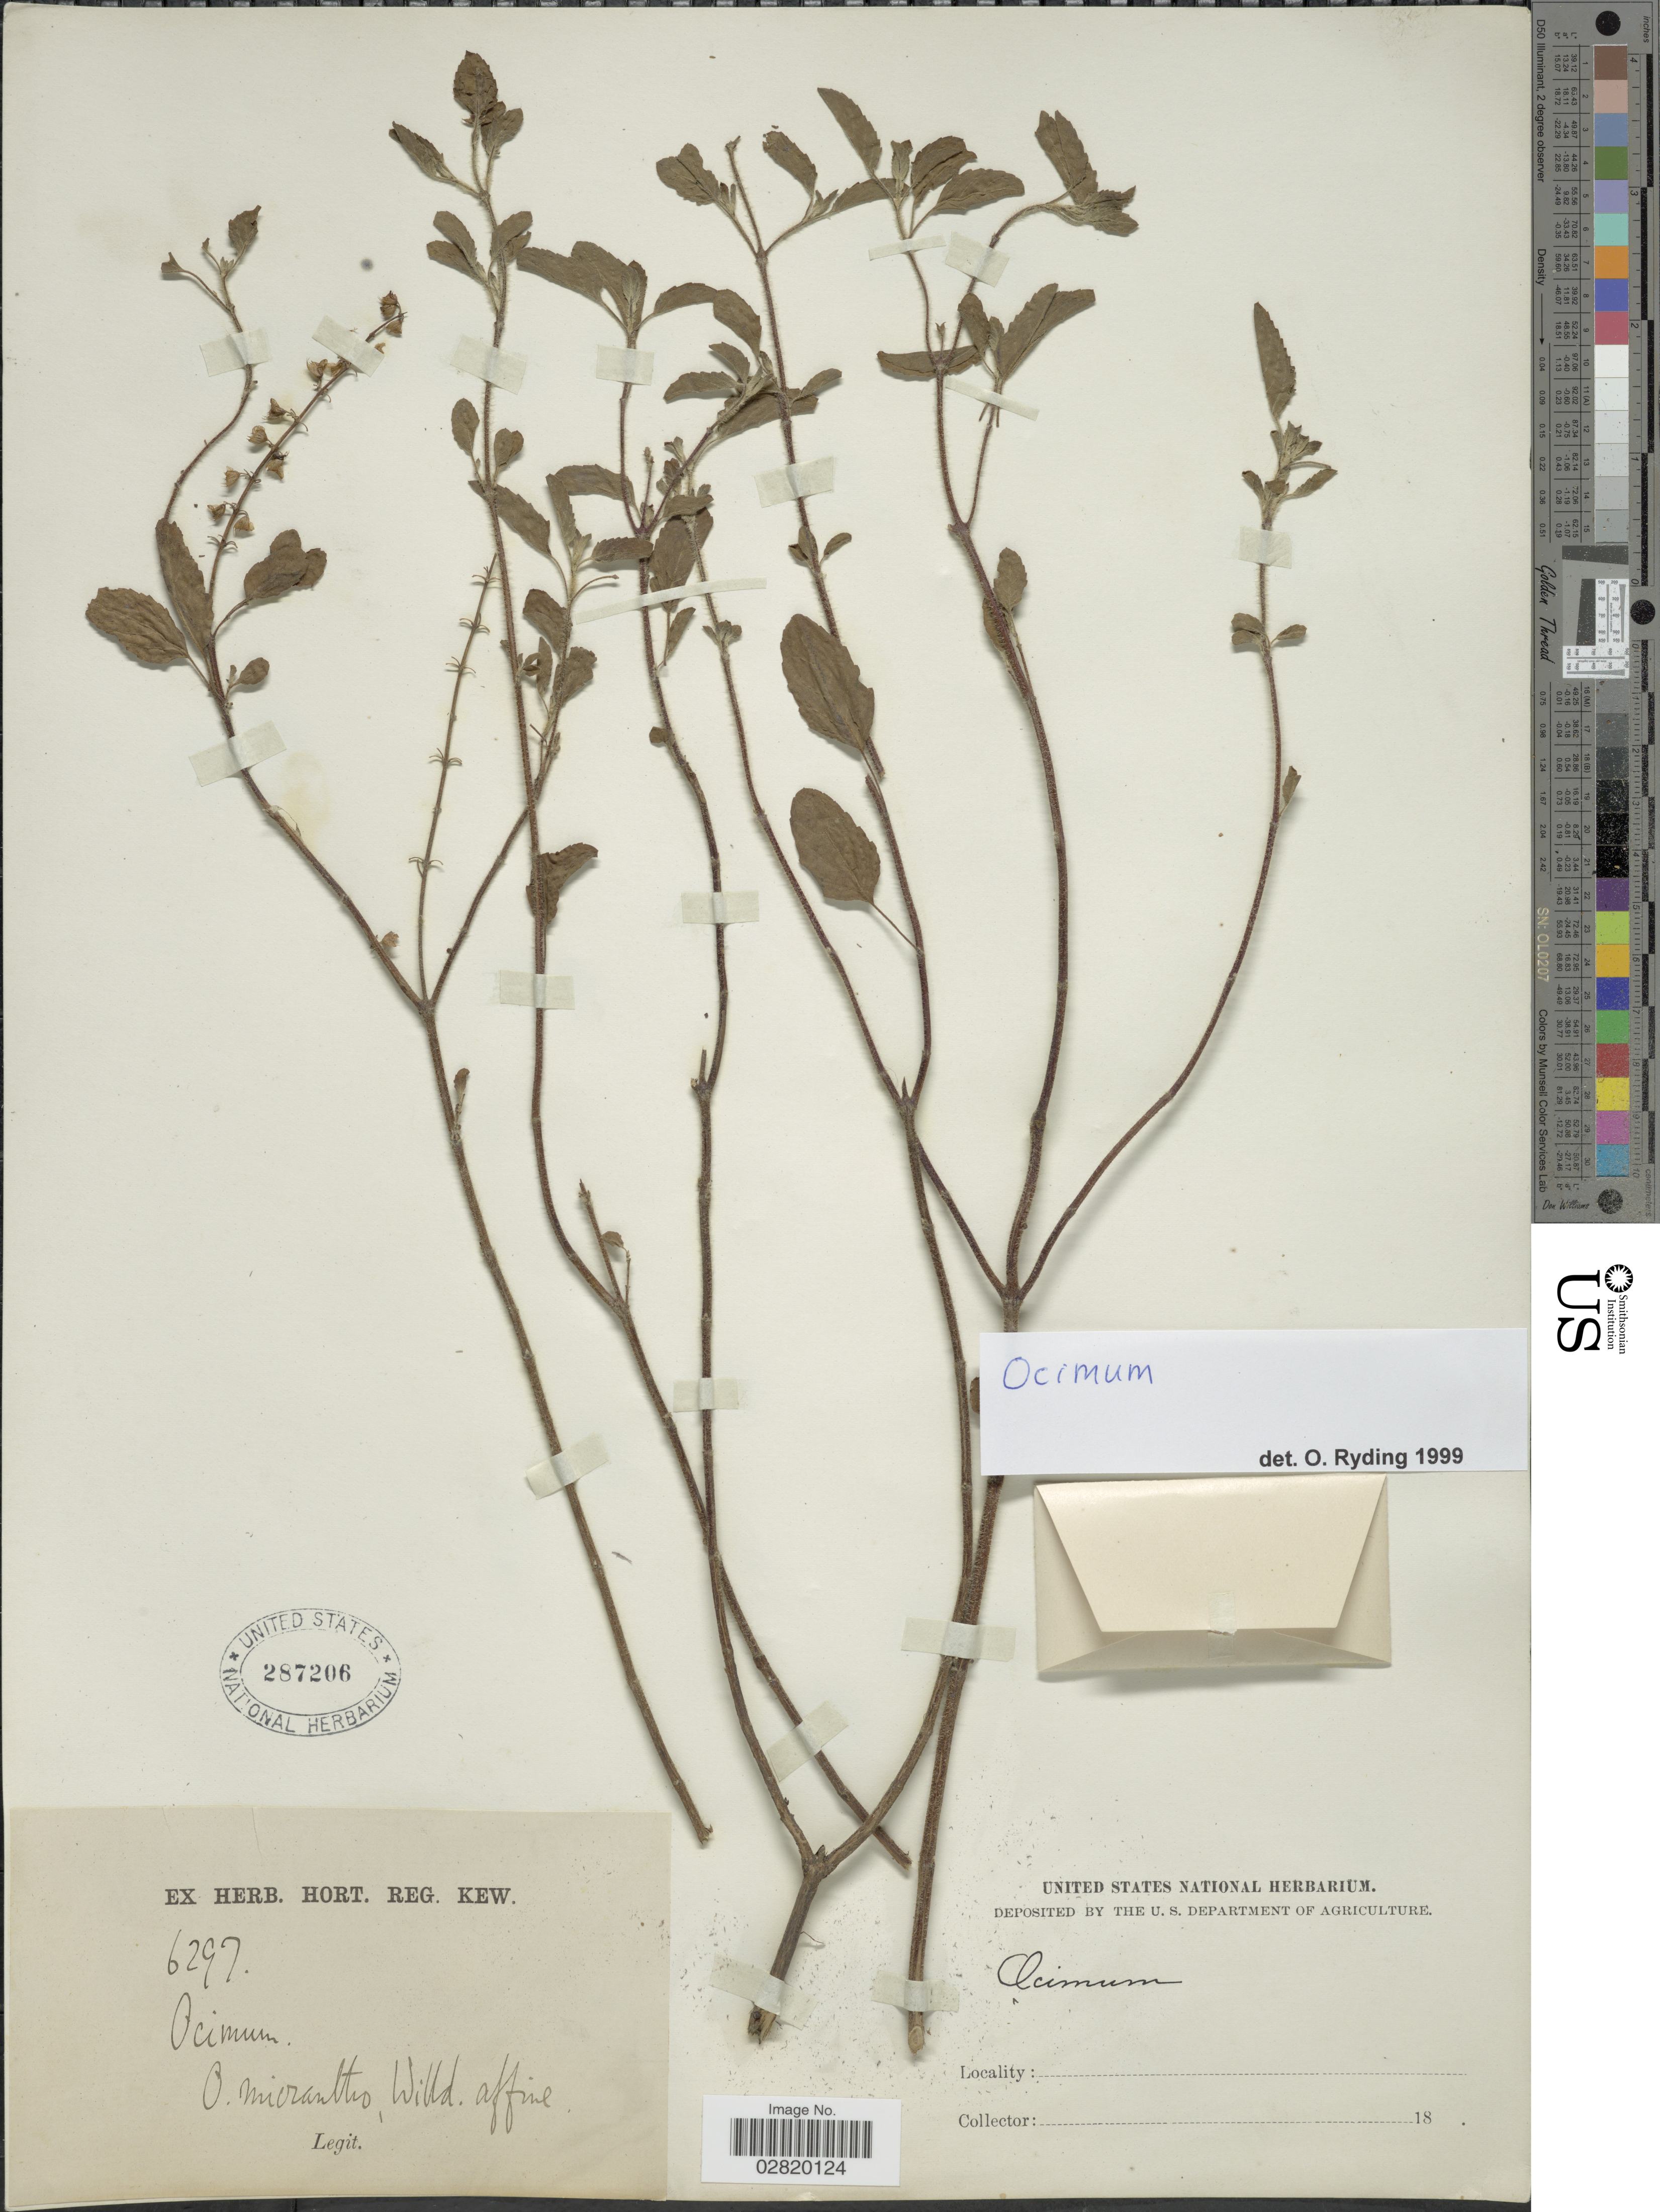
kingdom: Plantae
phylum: Tracheophyta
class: Magnoliopsida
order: Lamiales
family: Lamiaceae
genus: Ocimum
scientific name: Ocimum sp.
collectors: ex herb. Hort. Reg. Kew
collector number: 6297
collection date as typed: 18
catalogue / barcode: US 287206